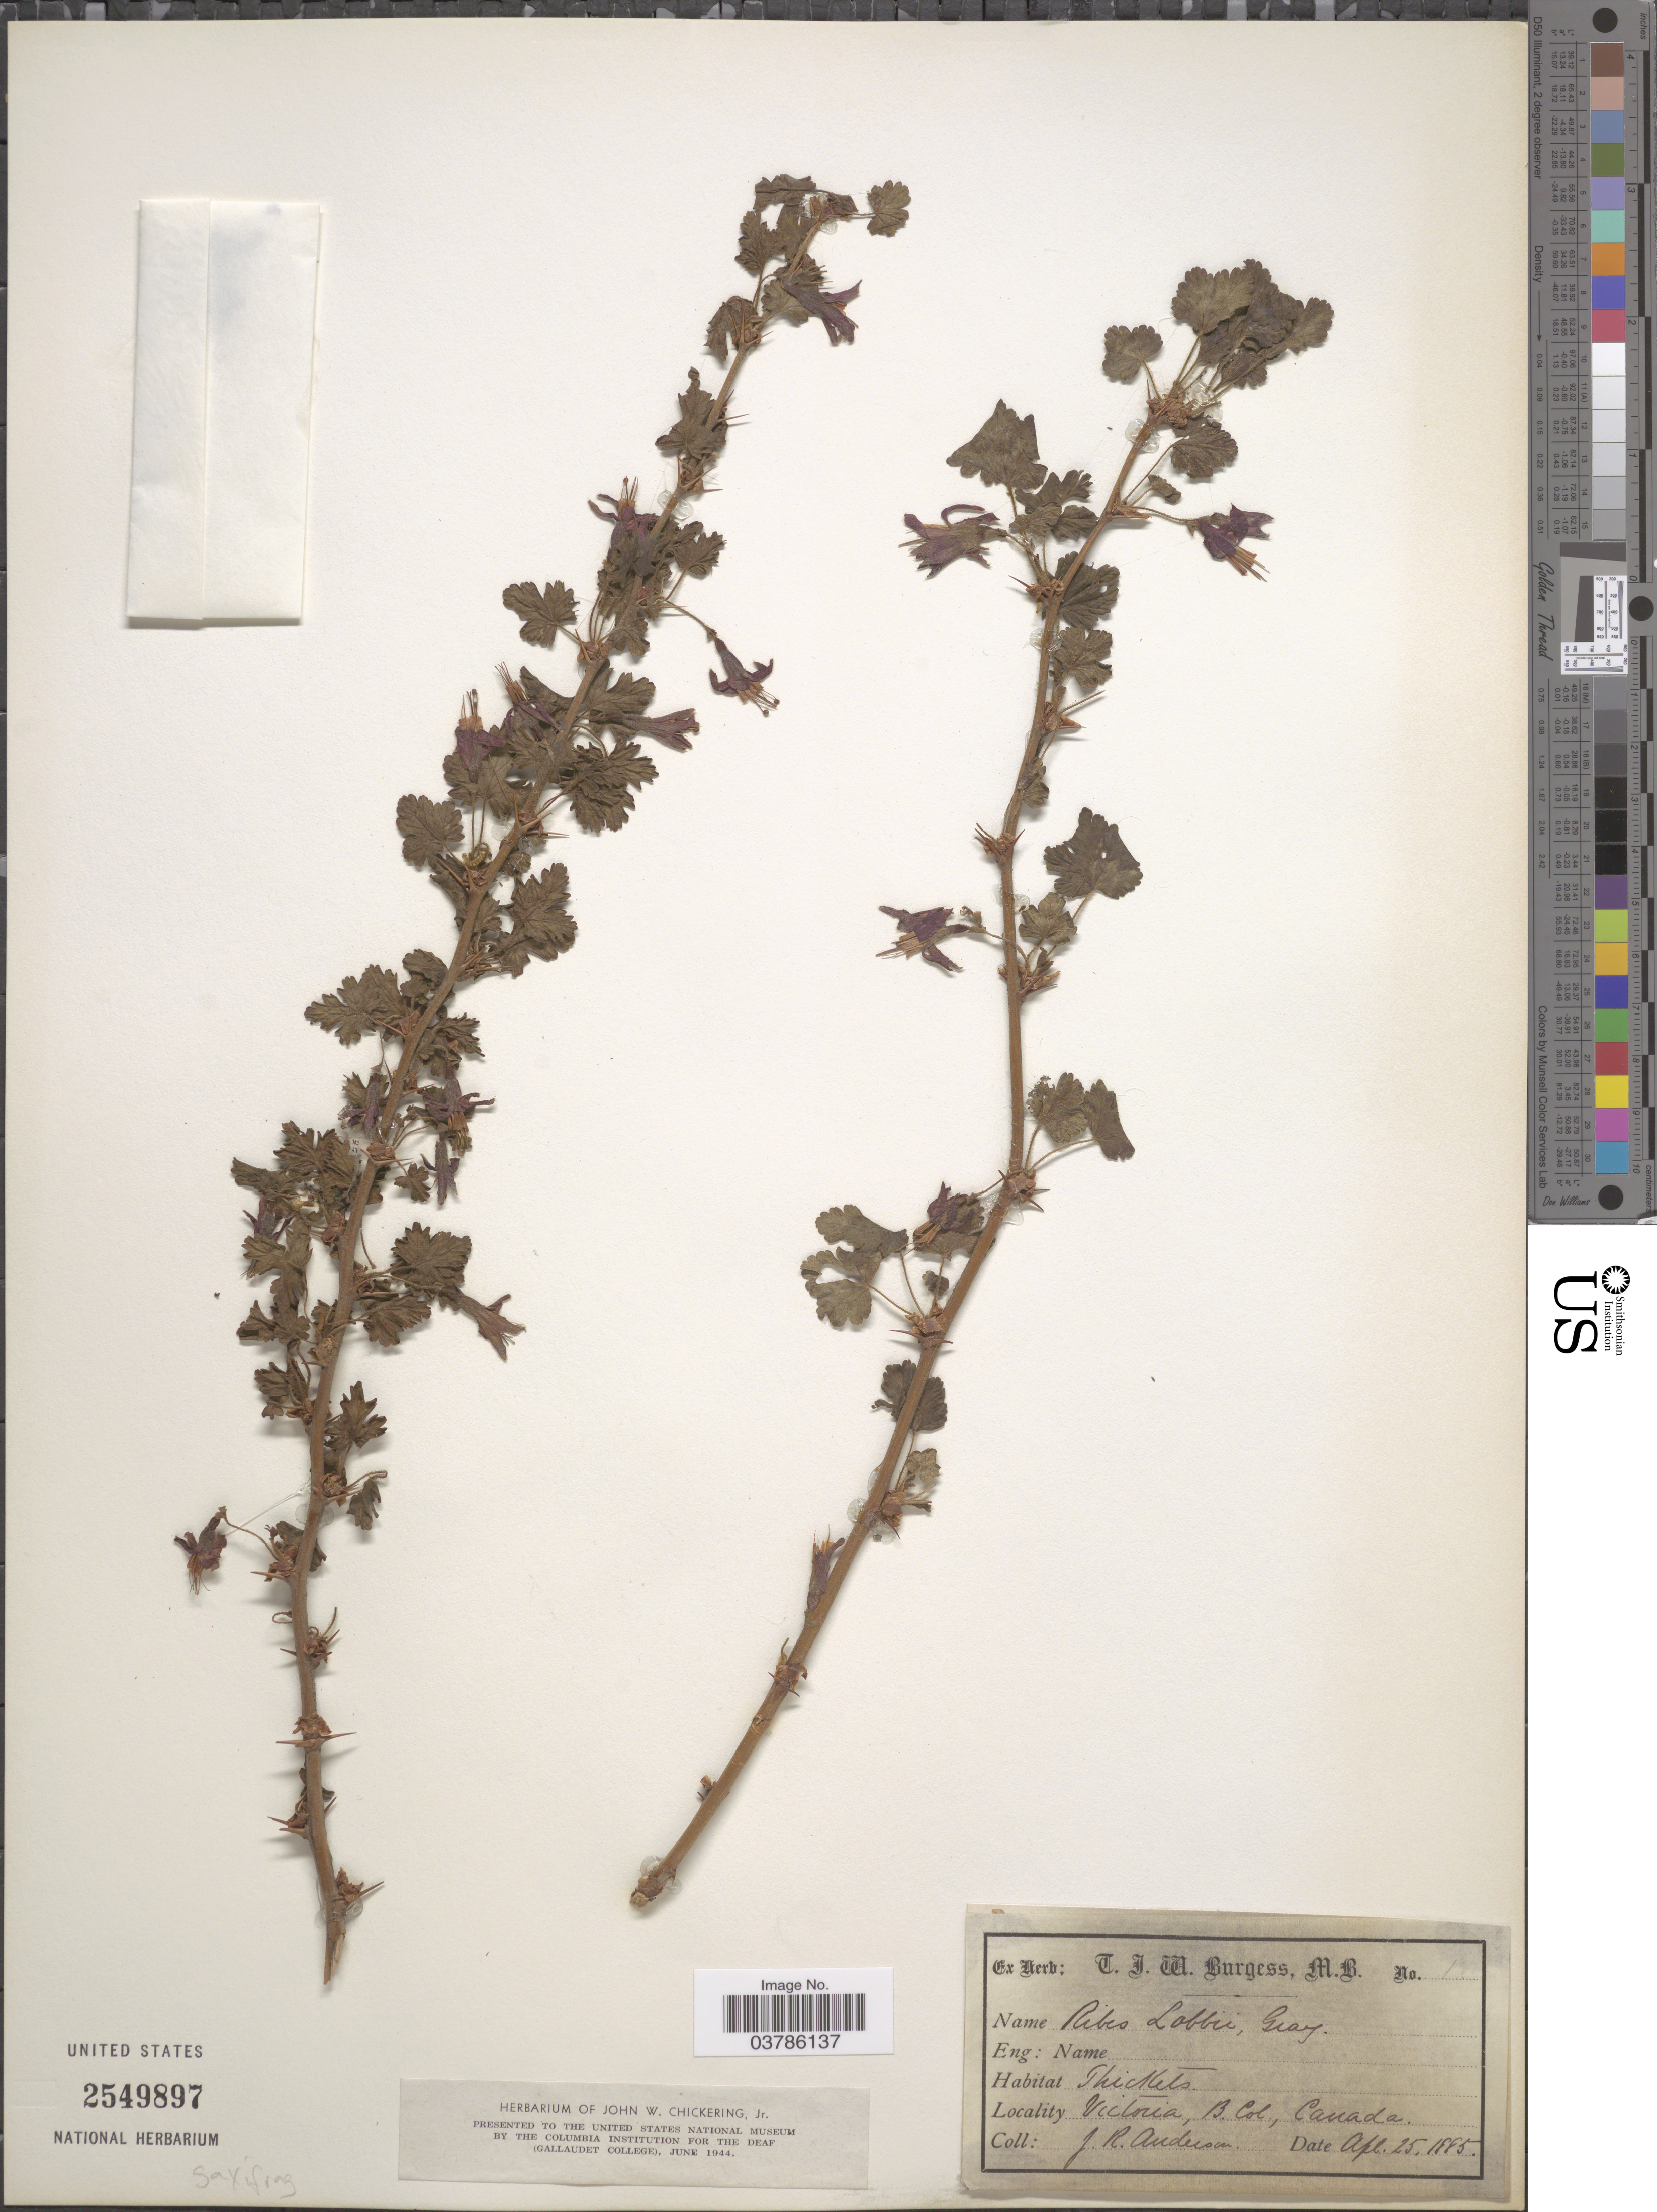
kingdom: Plantae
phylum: Tracheophyta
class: Magnoliopsida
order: Saxifragales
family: Grossulariaceae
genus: Ribes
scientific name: Ribes lobbii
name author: A. Gray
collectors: J. R. Anderson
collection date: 1885-04-25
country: Canada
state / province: British Columbia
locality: Victoria, B. Col.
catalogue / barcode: US 2549897